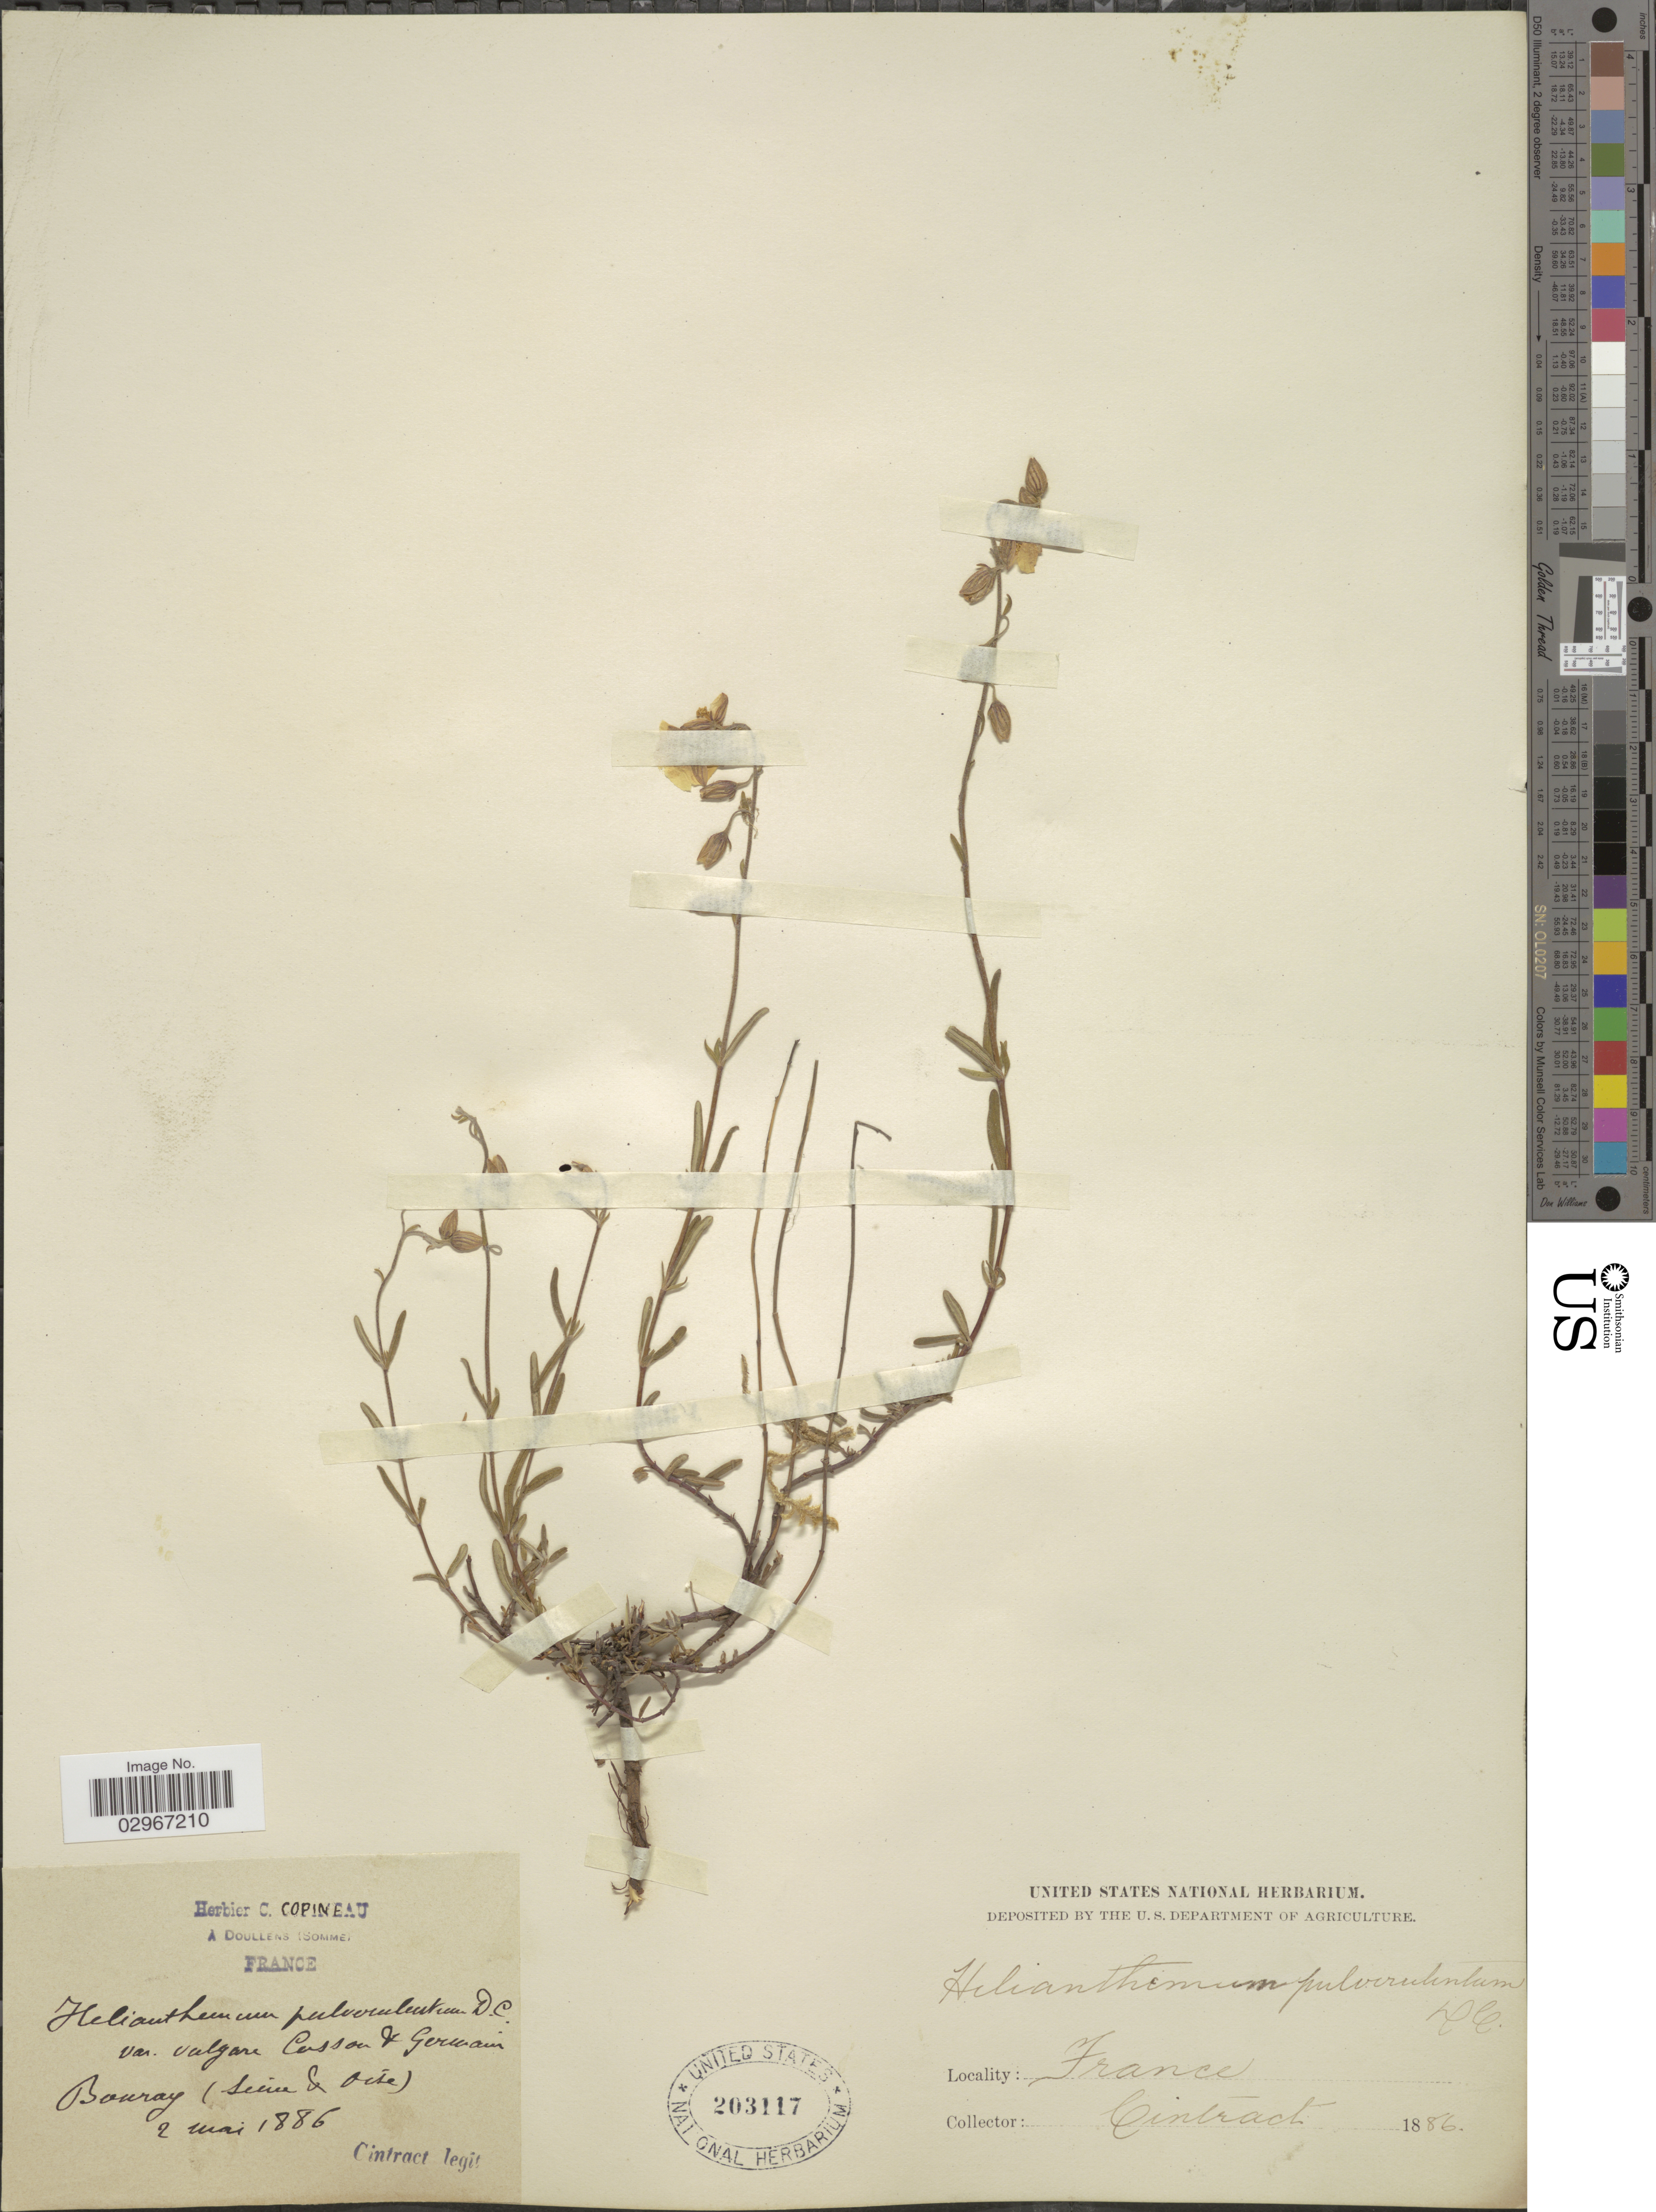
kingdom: Plantae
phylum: Tracheophyta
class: Magnoliopsida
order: Malvales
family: Cistaceae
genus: Helianthemum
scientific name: Helianthemum x pulverulentum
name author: (Pourr.) DC.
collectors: Cintract, --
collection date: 1886-05-02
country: France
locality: Bouray (Seine & Oise).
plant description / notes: Corrected "Bouray (Seciae & Oise)" to "Bouray (Seine & Oise)."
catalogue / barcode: US 203117